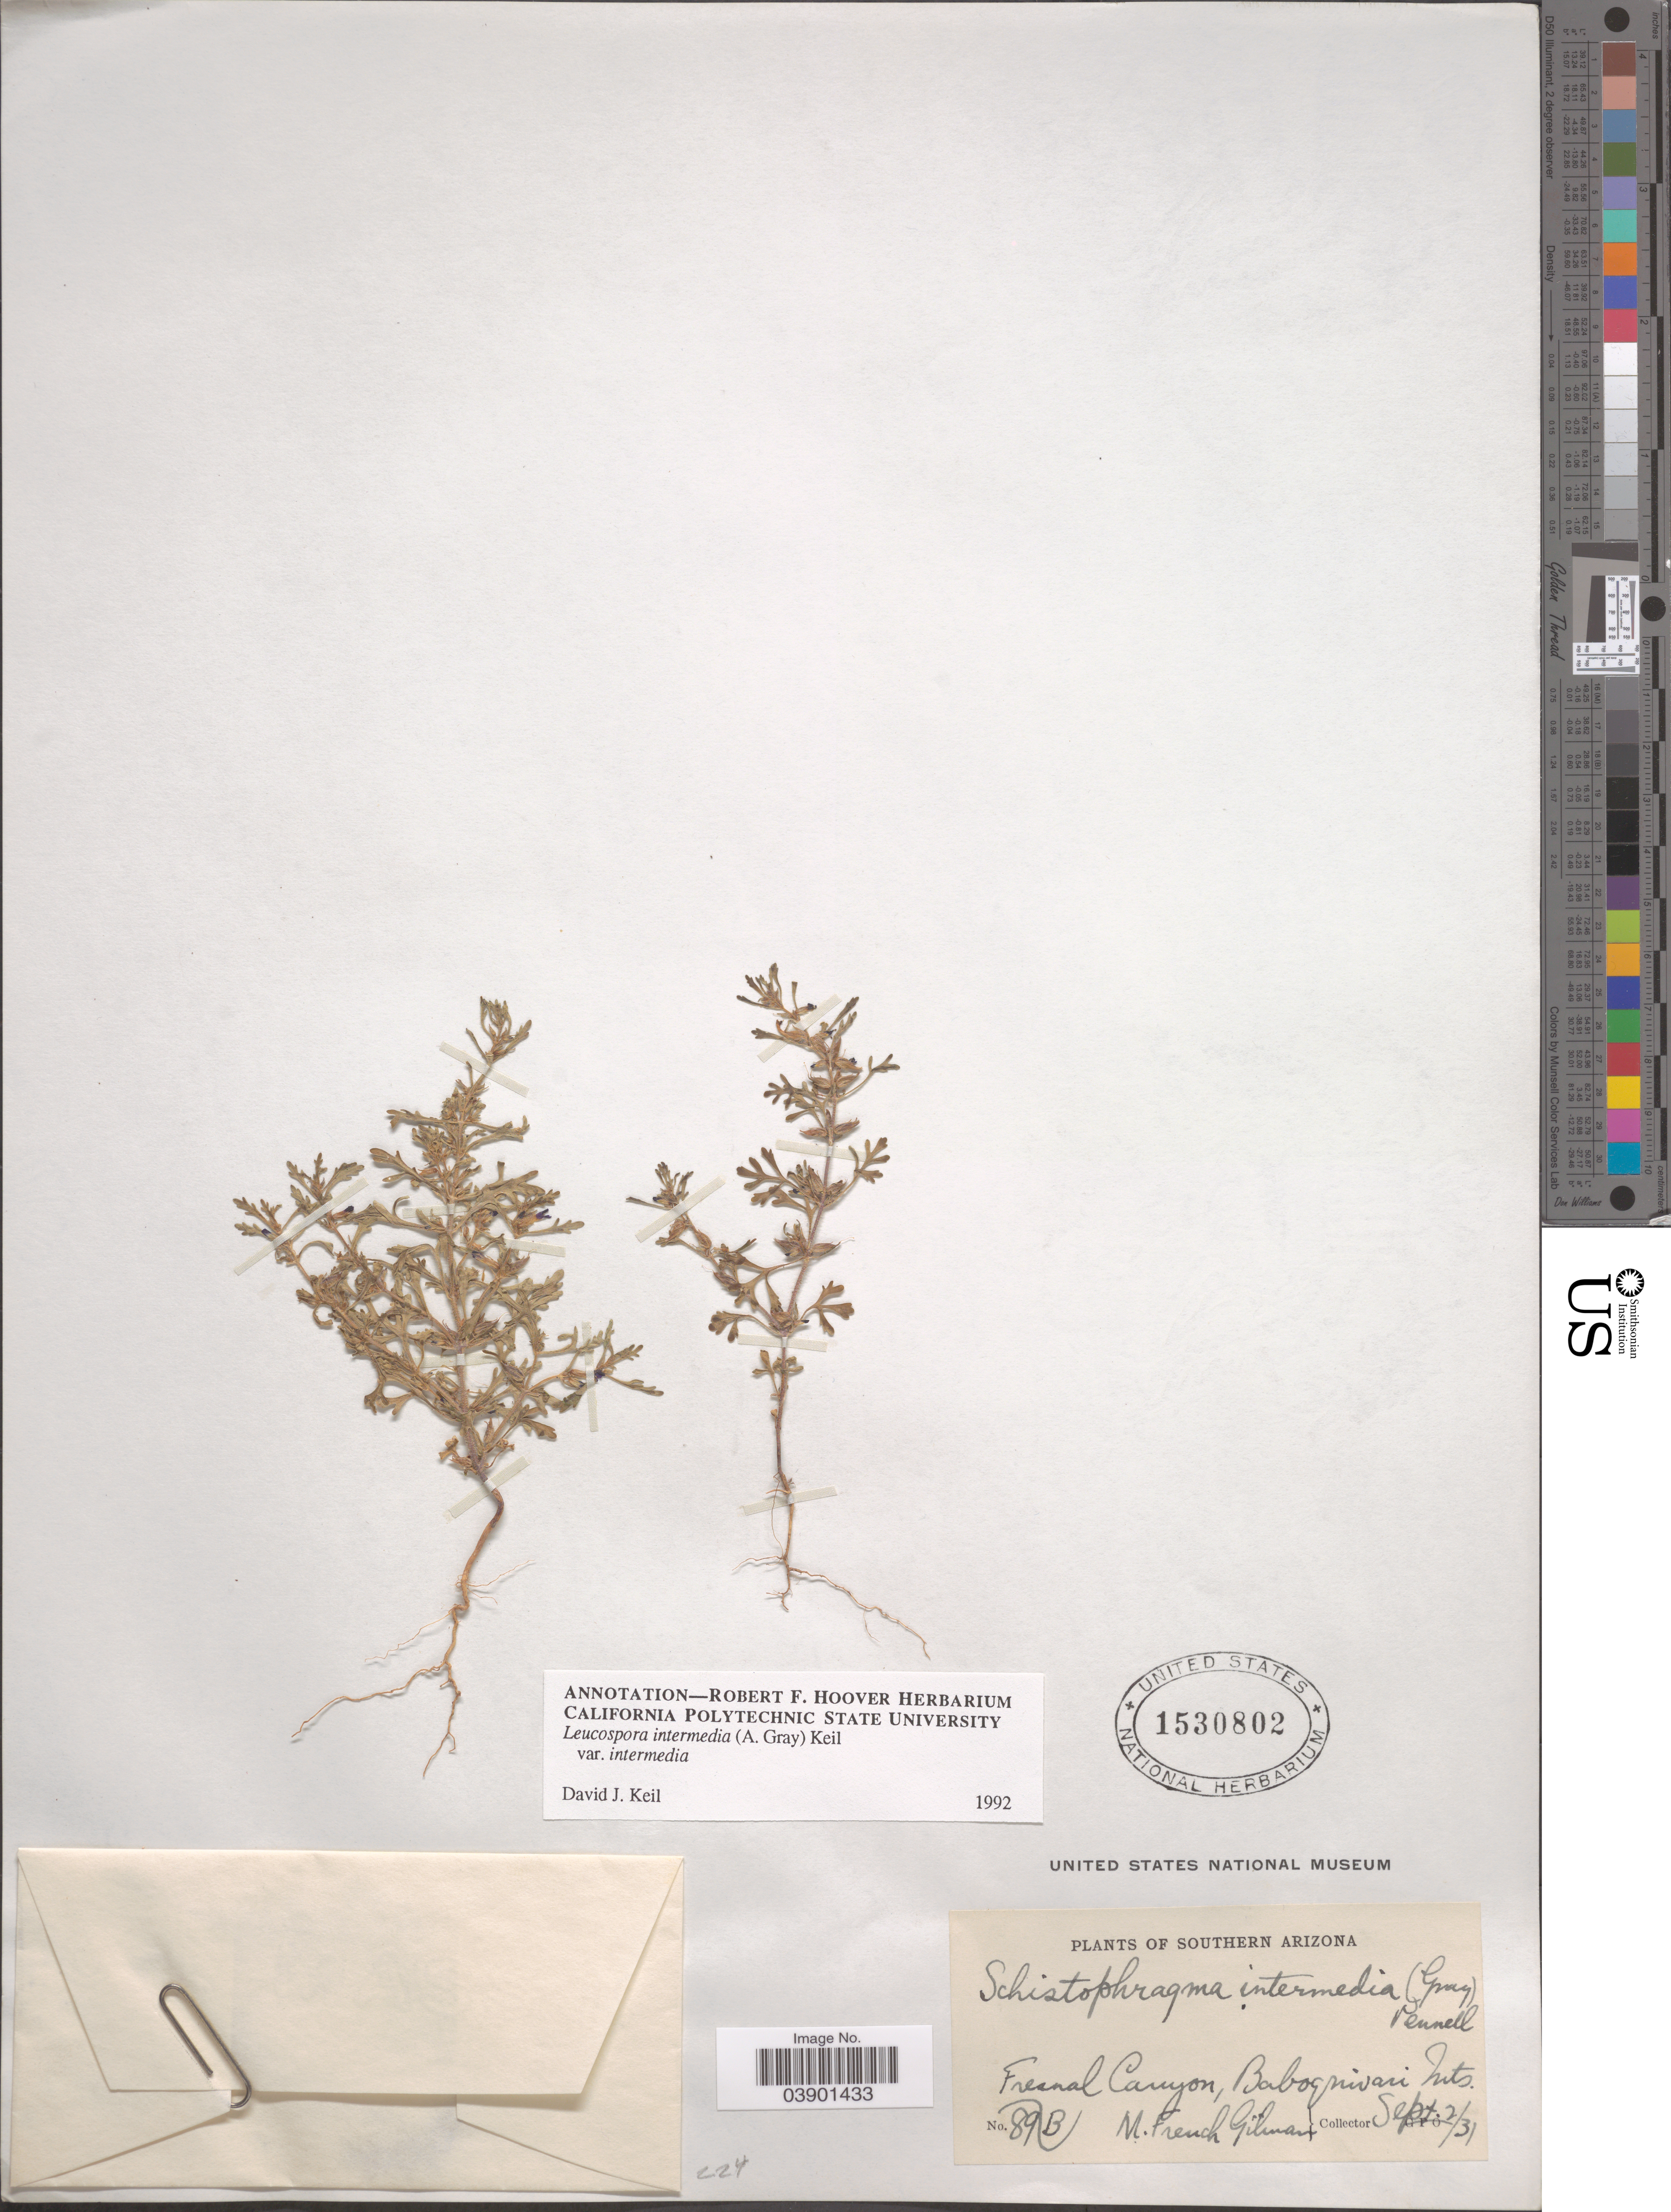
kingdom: Plantae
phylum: Tracheophyta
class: Magnoliopsida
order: Lamiales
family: Plantaginaceae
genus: Schistophragma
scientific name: Schistophragma intermedium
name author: (A. Gray) Pennell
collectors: M. F. Gilman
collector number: B89*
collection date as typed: Transcribed d/m/y: 2/9/31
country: United States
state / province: Arizona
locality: Southern Arizona. Fresnal Canyon, Baboquivari Mts.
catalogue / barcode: US 1530802